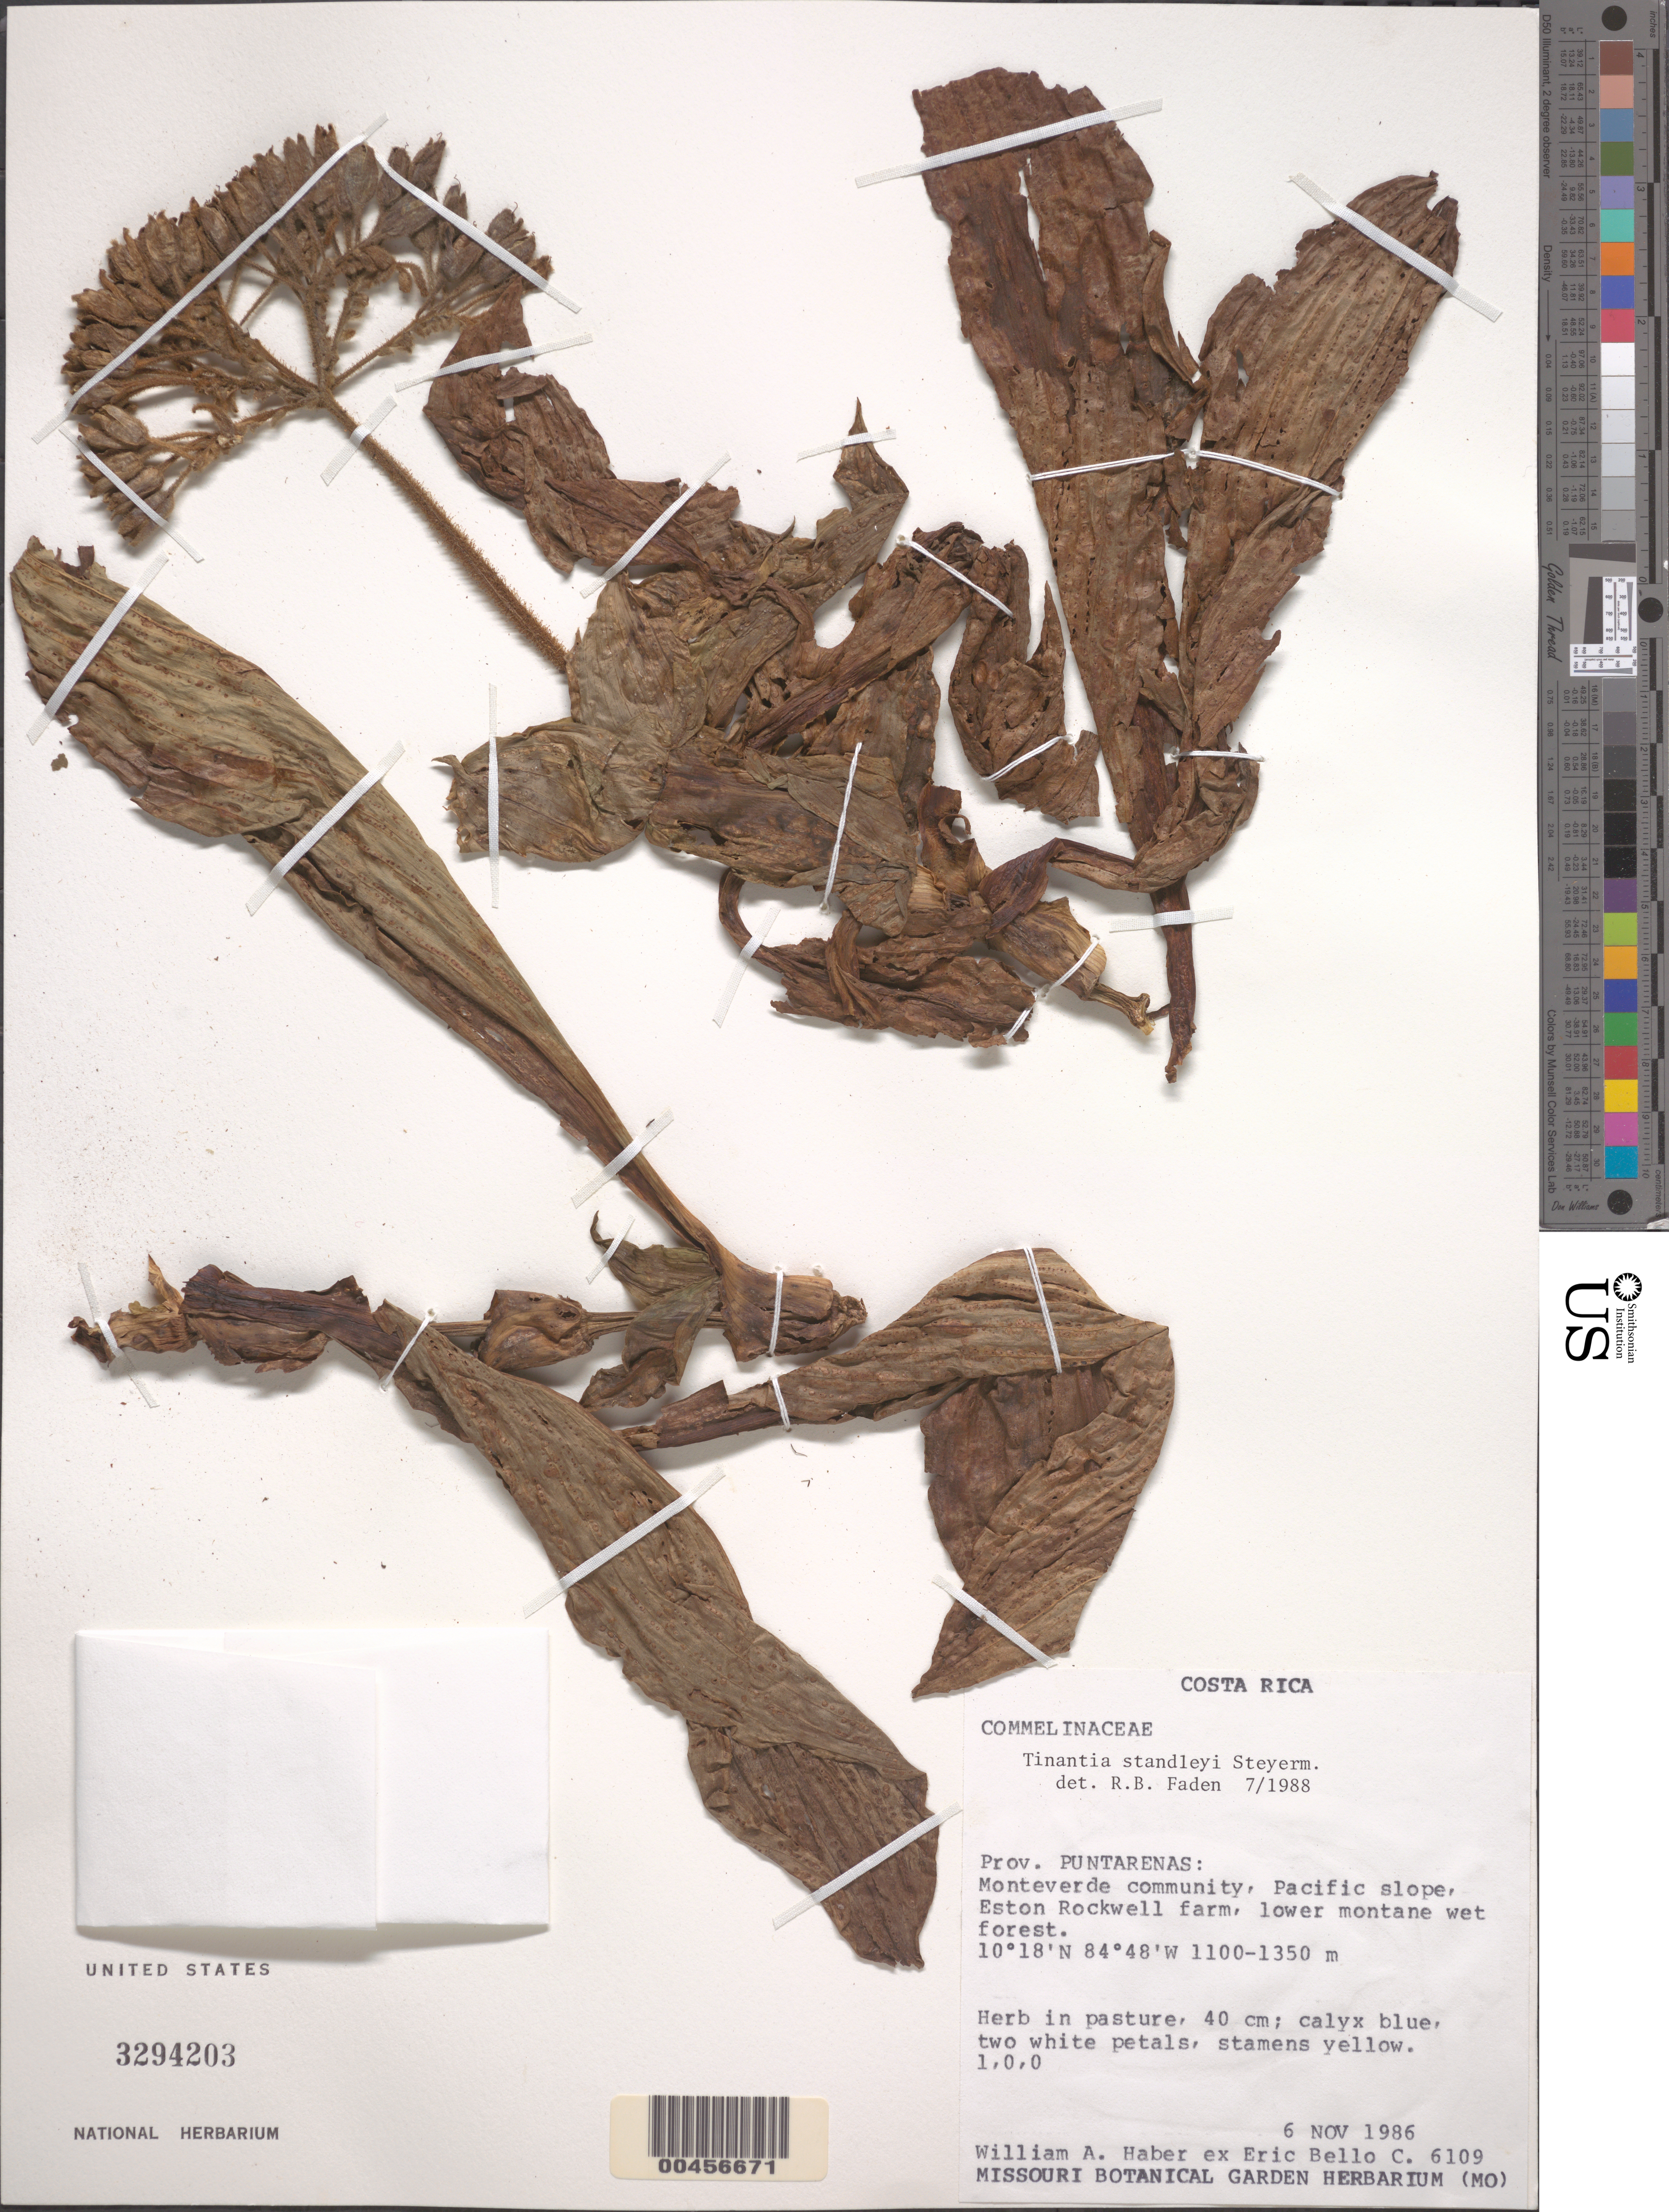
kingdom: Plantae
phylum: Tracheophyta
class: Liliopsida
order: Commelinales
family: Commelinaceae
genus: Tinantia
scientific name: Tinantia standleyi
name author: Steyerm.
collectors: W. A. Haber & E. Bello C.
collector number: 6109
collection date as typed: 06 Nov 1986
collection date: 1986-11-06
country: Costa Rica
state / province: Puntarenas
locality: Monteverde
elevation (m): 1100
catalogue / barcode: US 3294203